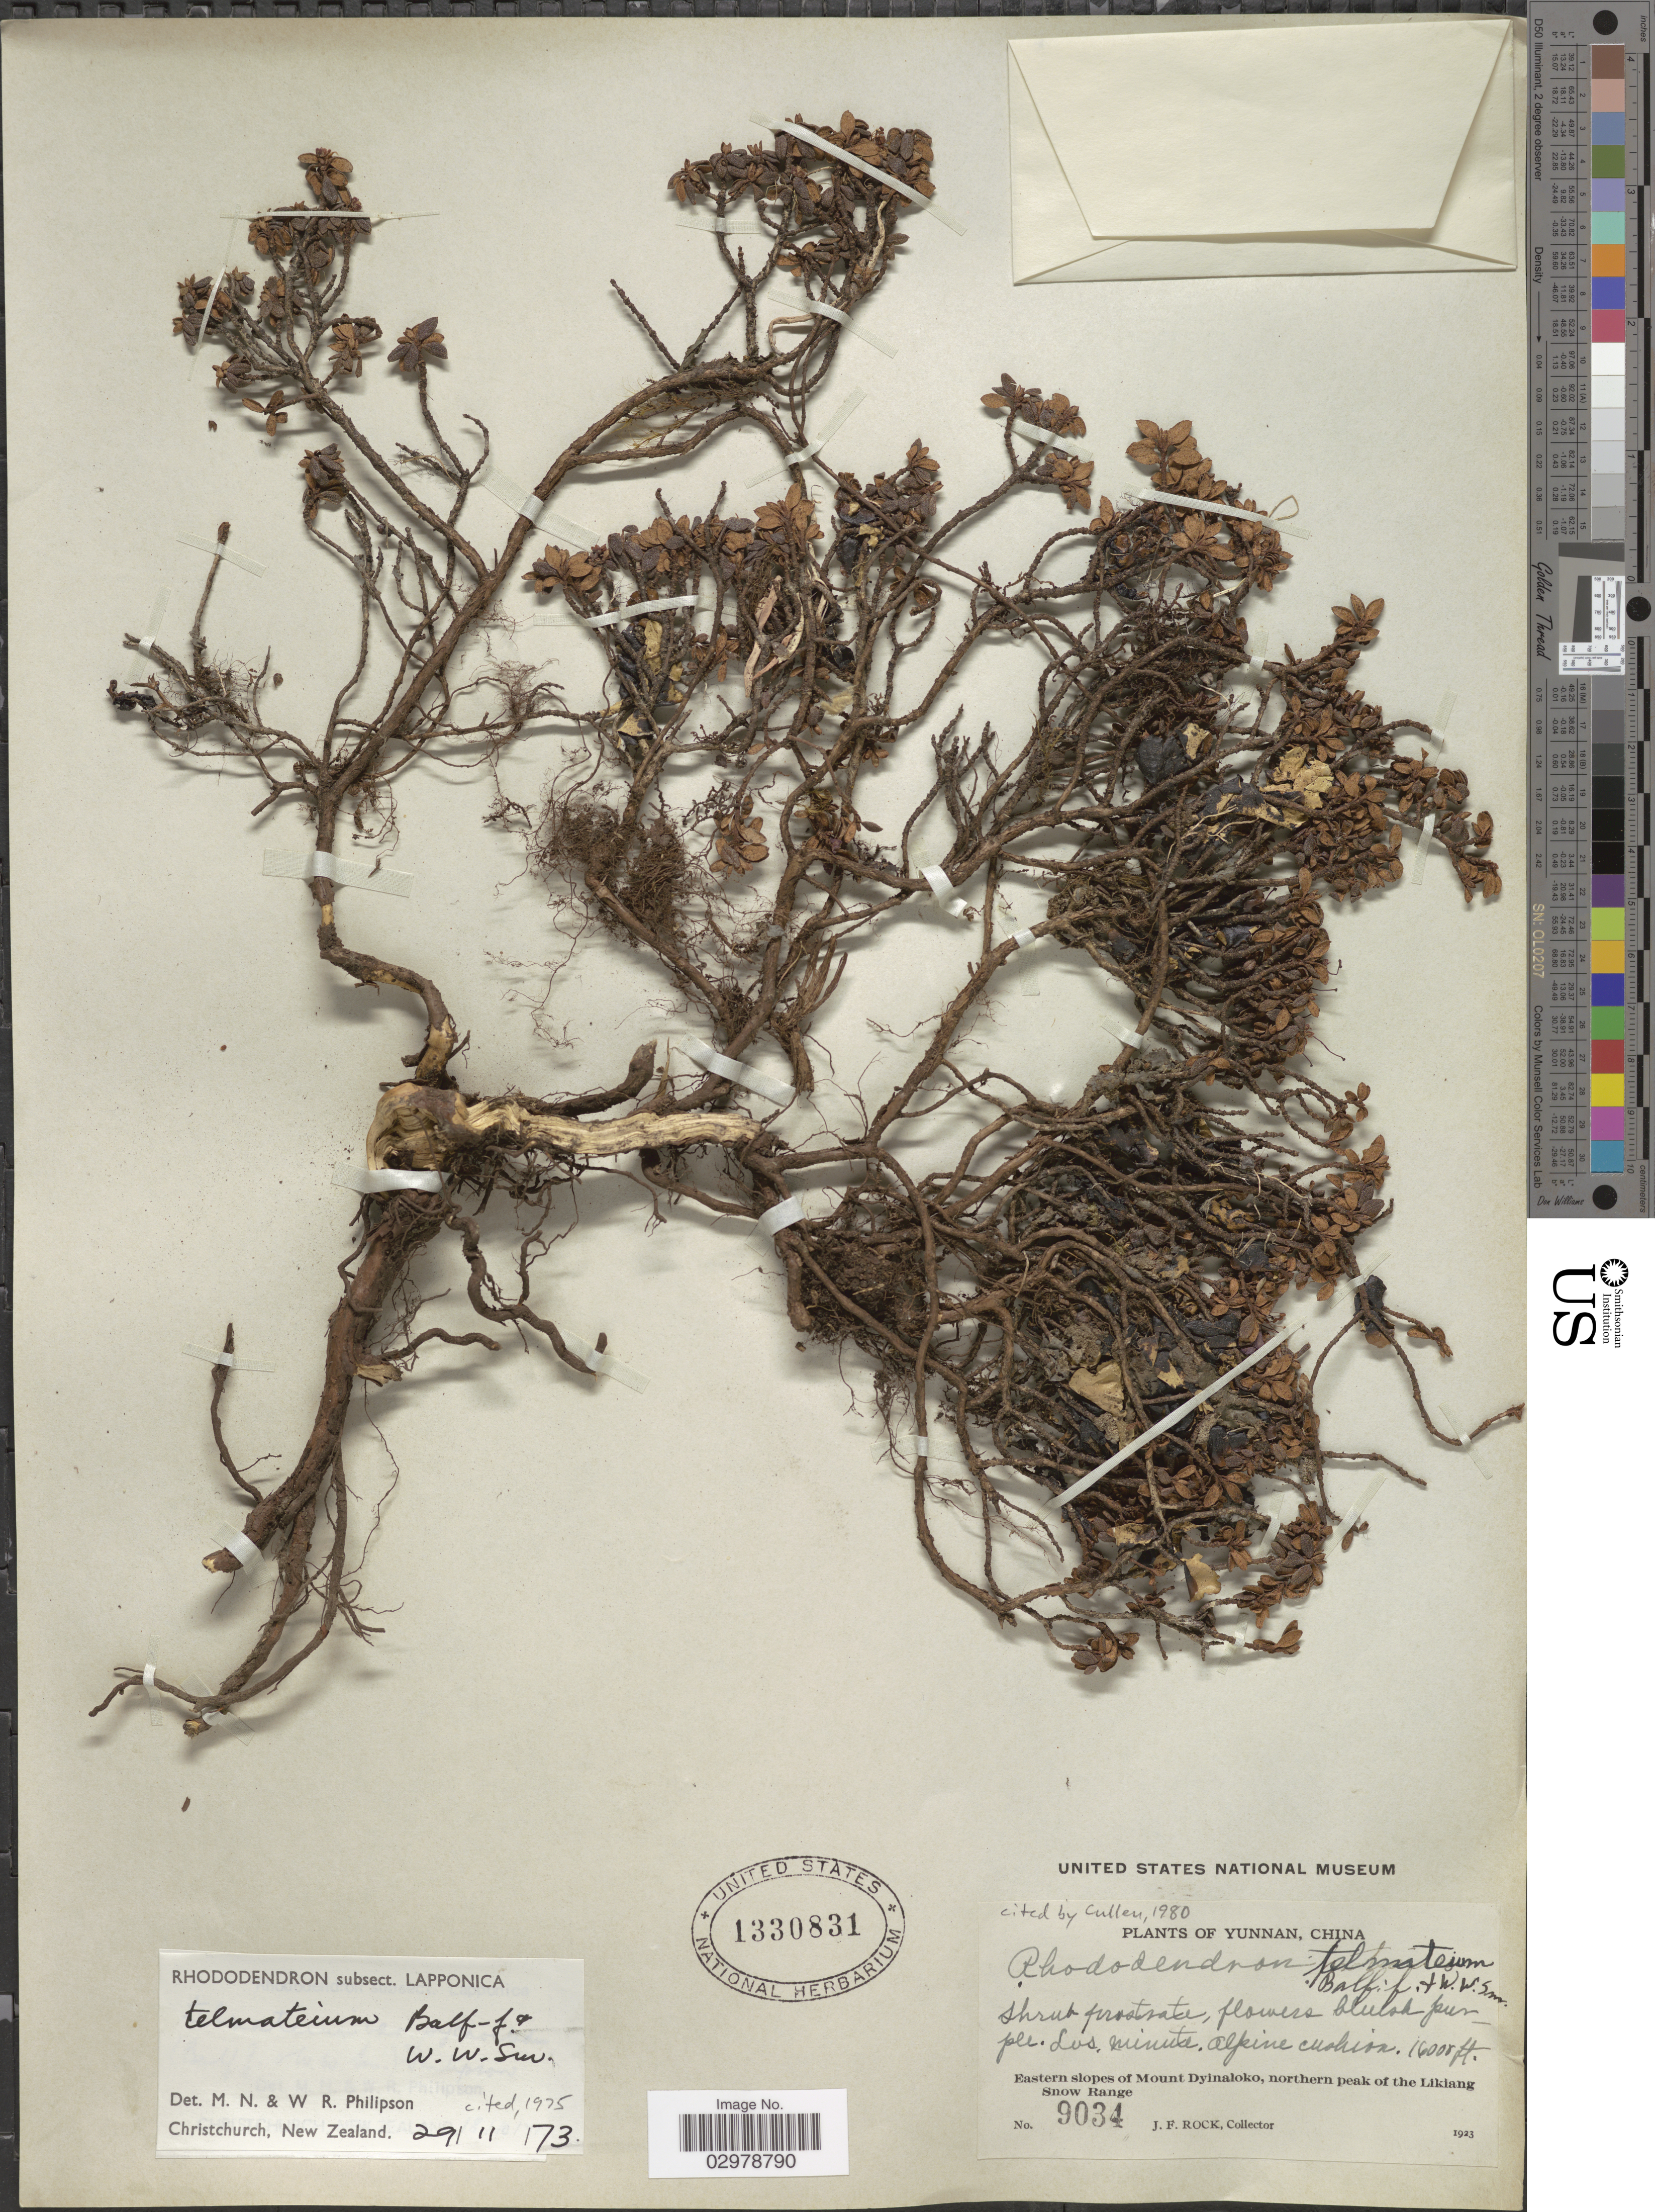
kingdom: Plantae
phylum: Tracheophyta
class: Magnoliopsida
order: Ericales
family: Ericaceae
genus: Rhododendron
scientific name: Rhododendron telmateium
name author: Balf. f. & W.W. Sm.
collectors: J. Rock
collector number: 9034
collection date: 1923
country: China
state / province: Yunnan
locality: Alpine cushion. Eastern slopes of Mount Dyinaloko, northern peak of the Likiang Snow Range.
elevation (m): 4877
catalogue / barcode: US 1330831